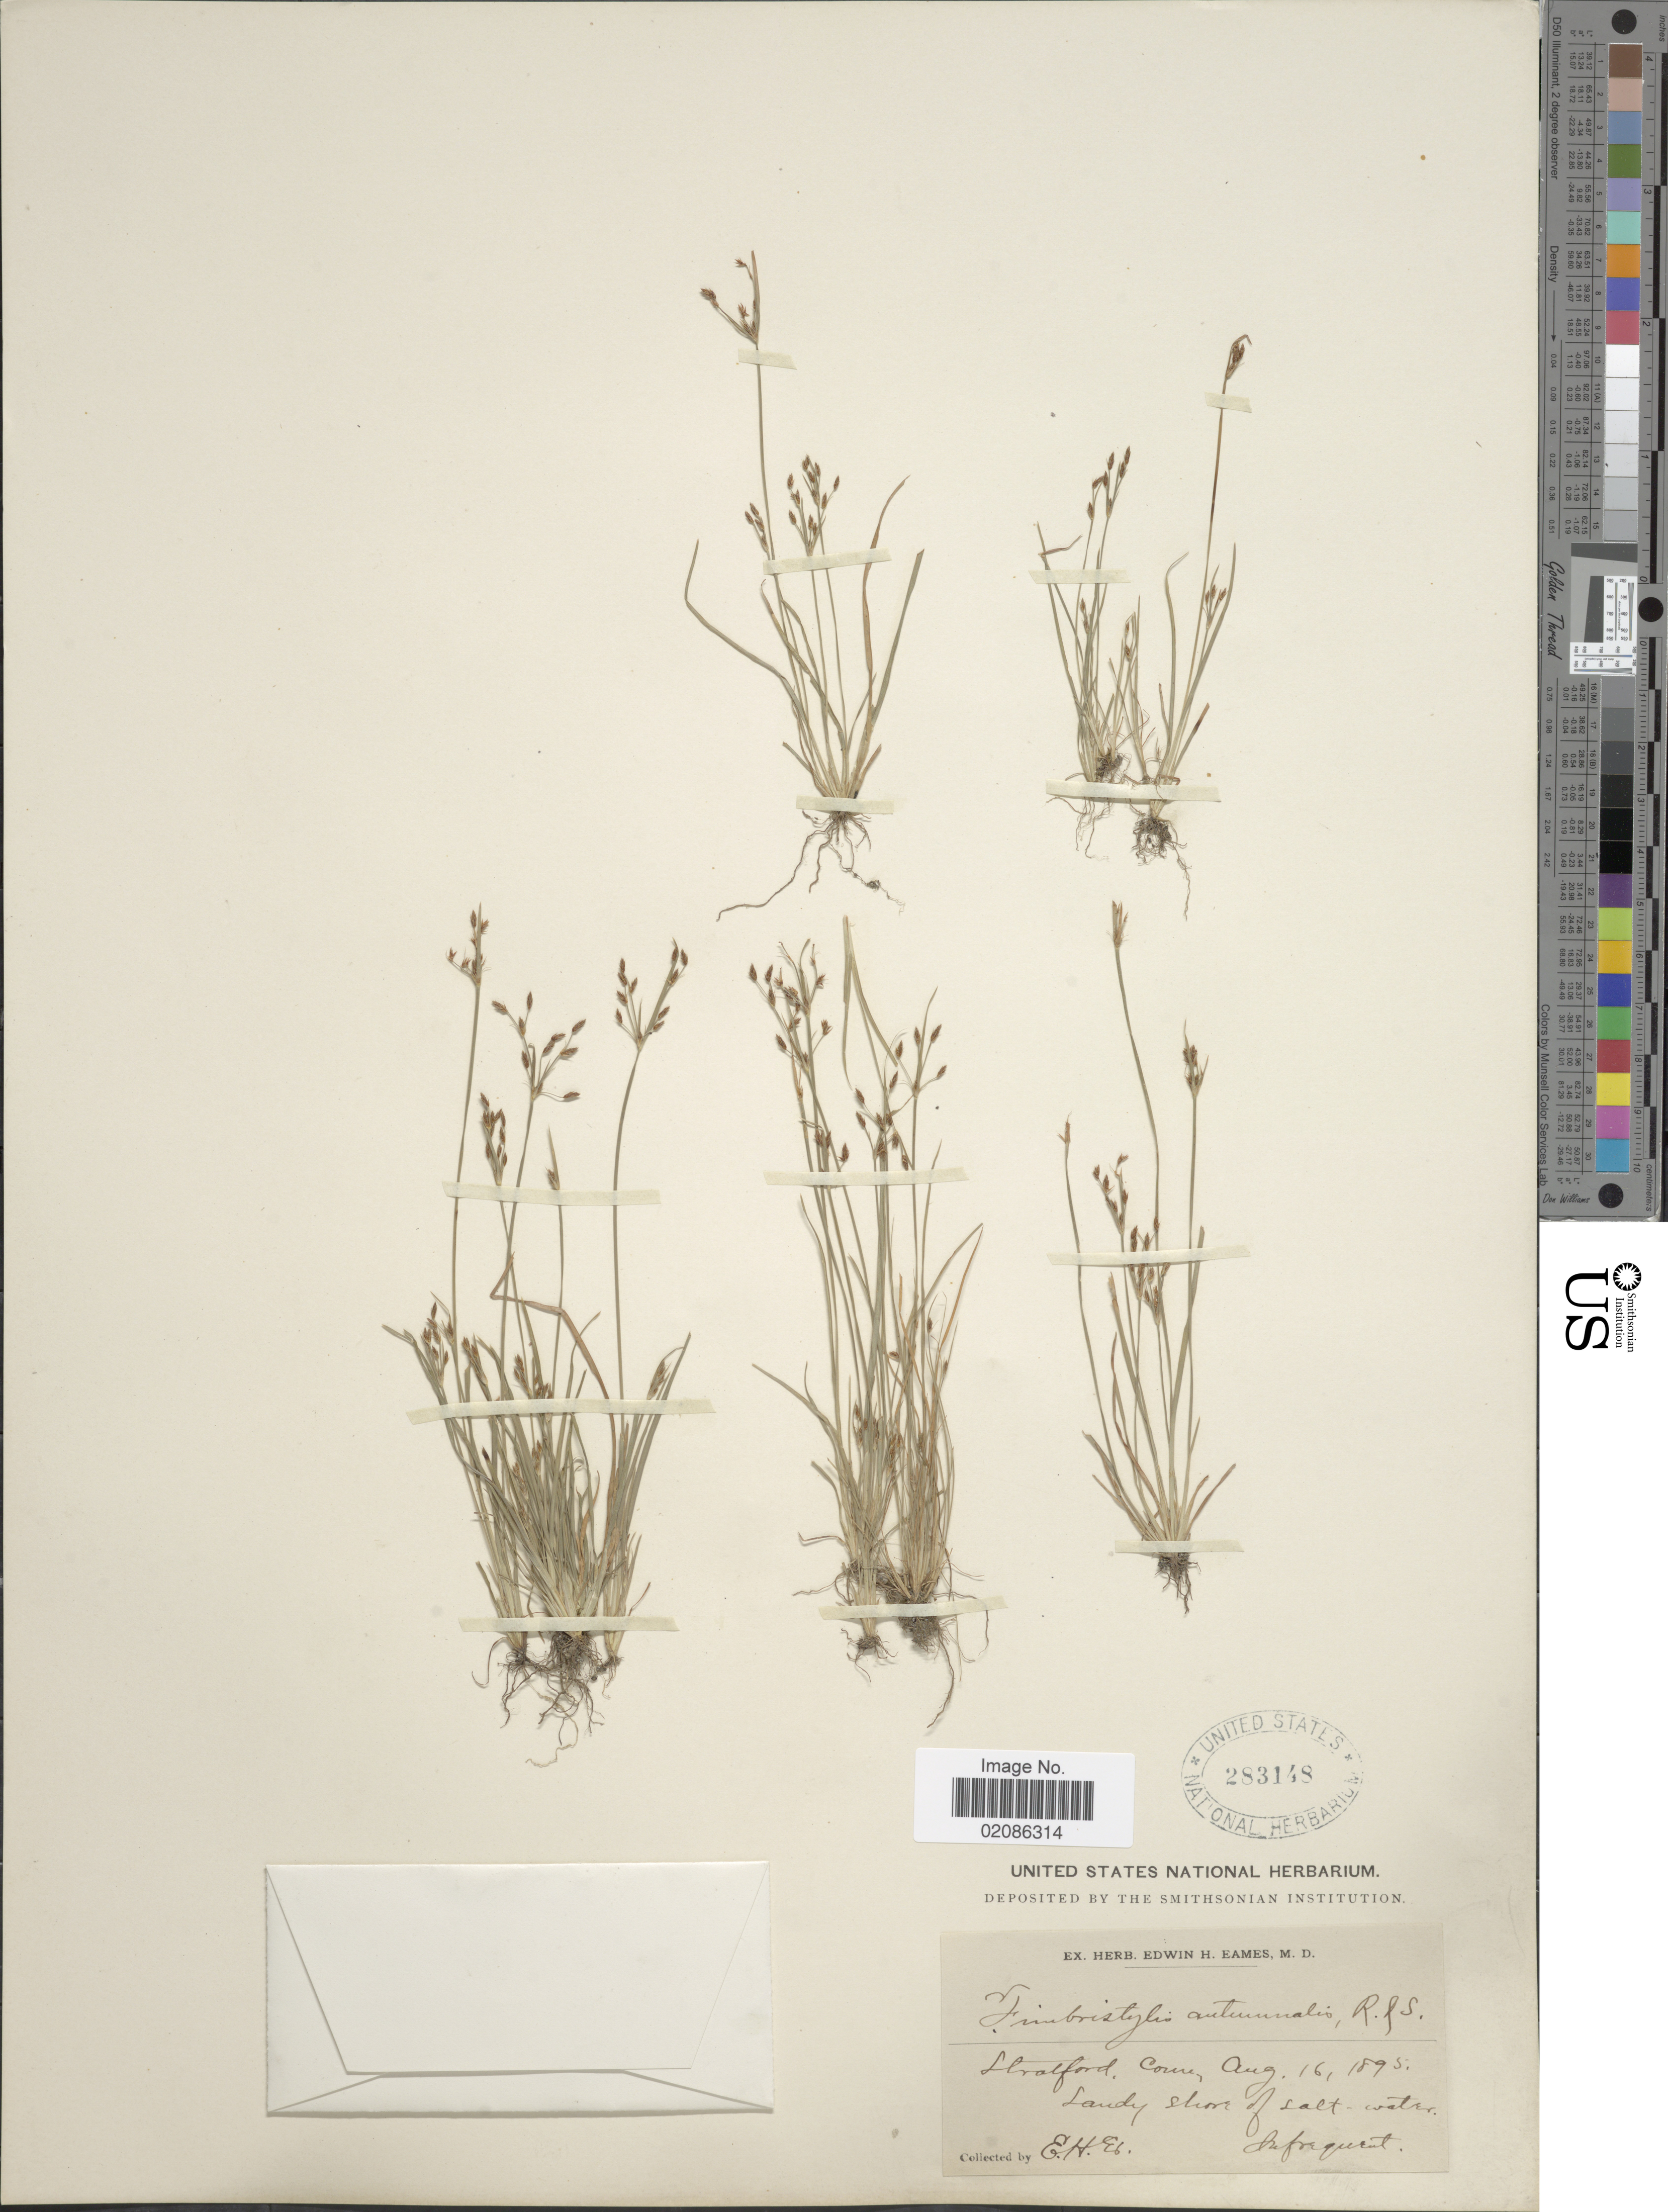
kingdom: Plantae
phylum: Tracheophyta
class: Liliopsida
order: Poales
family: Cyperaceae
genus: Fimbristylis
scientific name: Fimbristylis autumnalis (L.) Roem. & Schult.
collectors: E. H. Eames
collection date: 1895-08-16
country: United States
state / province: Connecticut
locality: Stratford, Sandy shore of salt-water. Infrequent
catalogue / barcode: US 283148